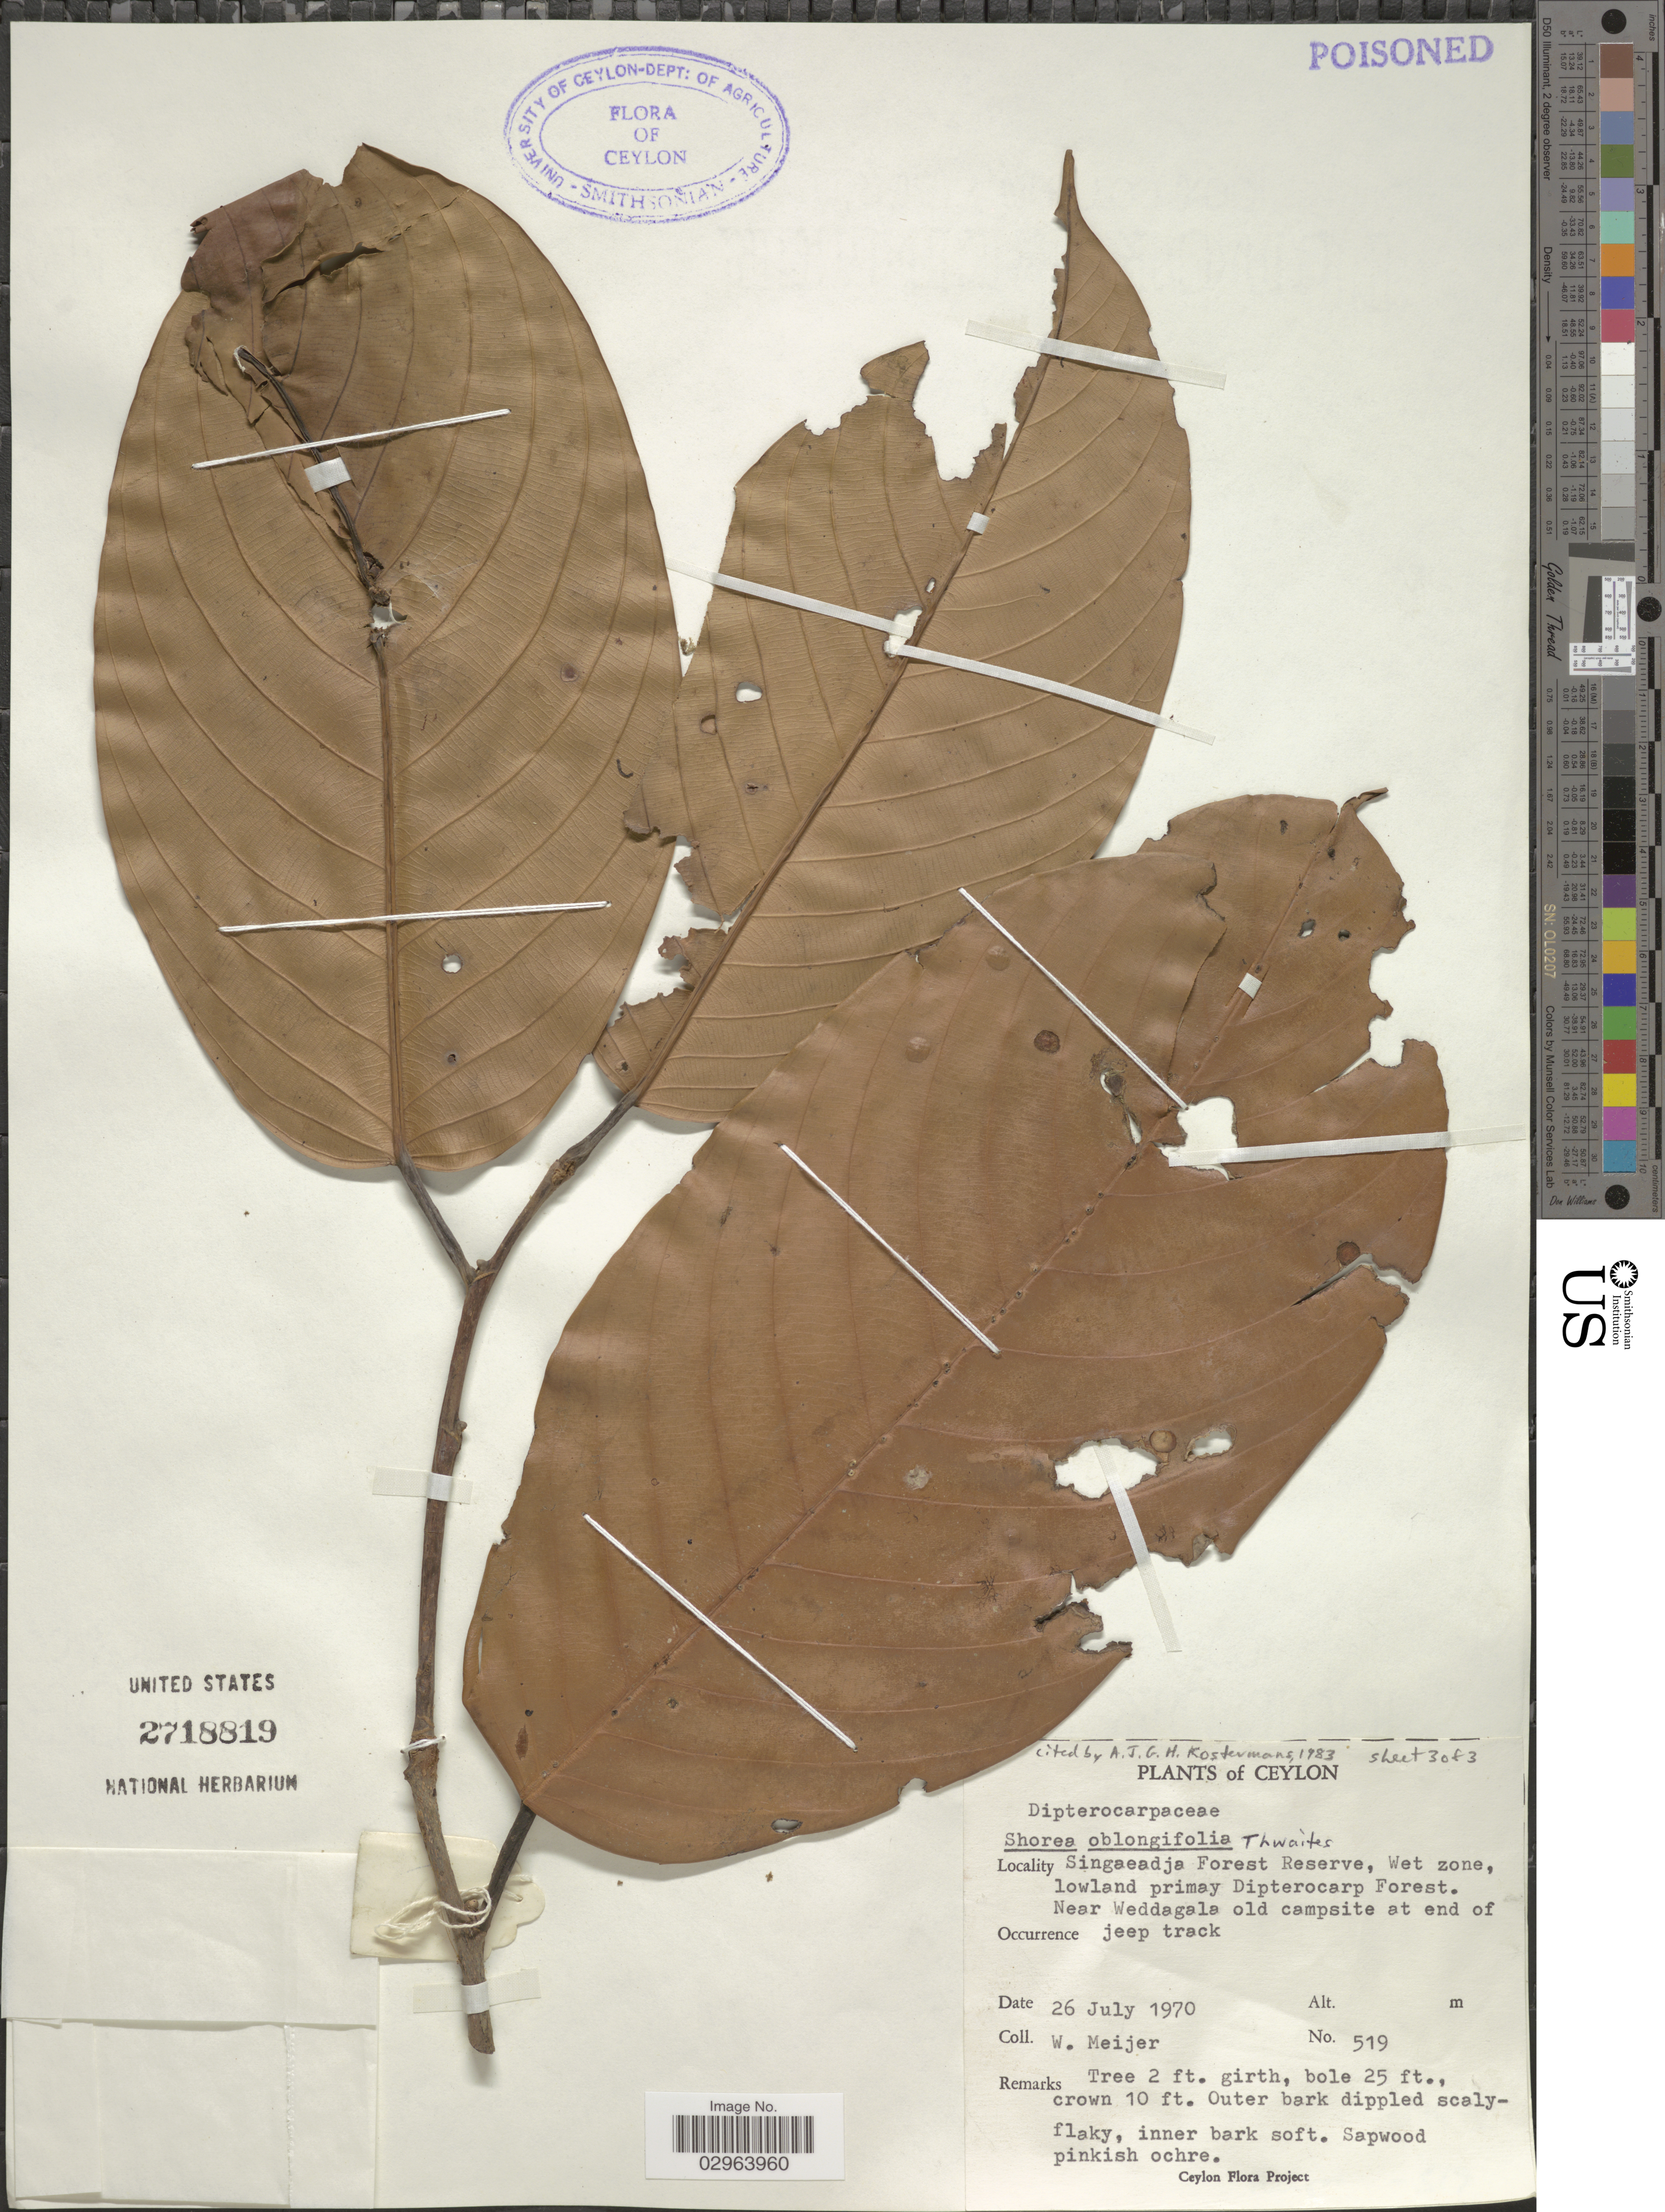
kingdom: Plantae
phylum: Tracheophyta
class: Magnoliopsida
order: Malvales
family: Dipterocarpaceae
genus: Shorea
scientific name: Shorea oblongifolia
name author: Thwaites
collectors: W. Meijer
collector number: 519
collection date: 1970-07-26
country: Sri Lanka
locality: Ceylon, Singaeadja Forest Reserve, Wet zone, lowland primary Dipterocarp Forest. Near Weddagala old campsite at end of jeep track.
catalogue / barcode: US 2718819